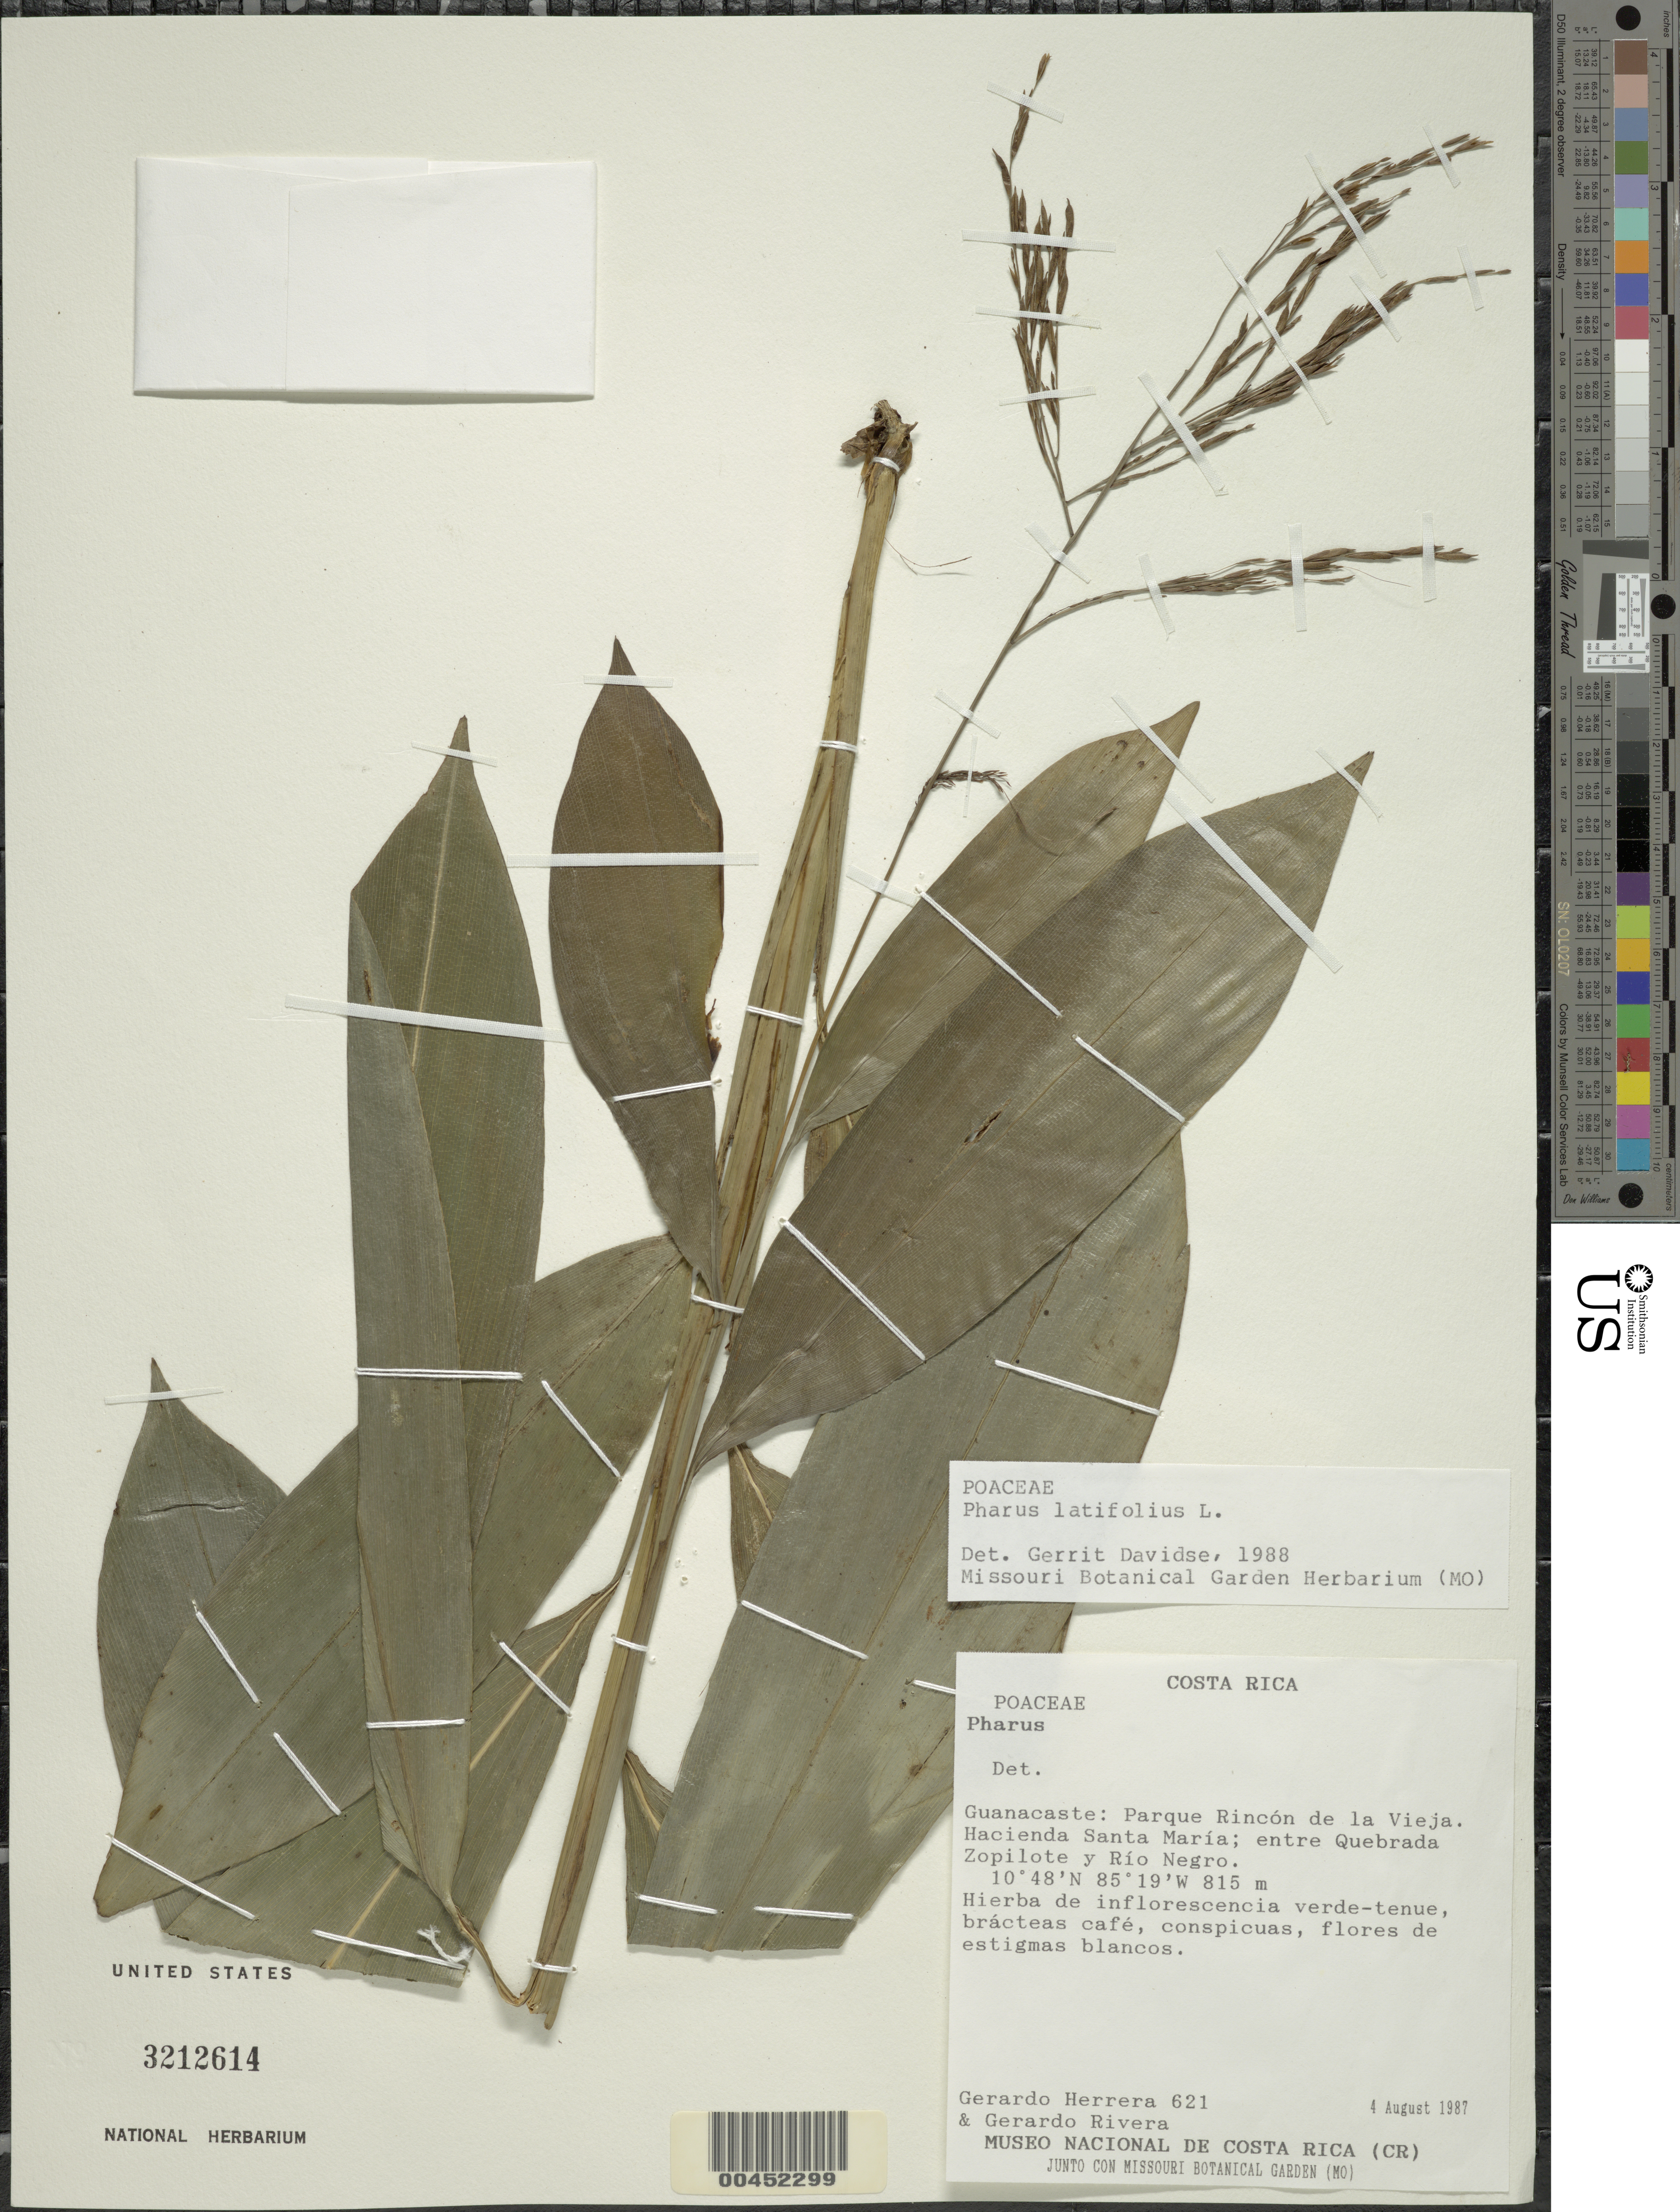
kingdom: Plantae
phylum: Tracheophyta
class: Liliopsida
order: Poales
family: Poaceae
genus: Pharus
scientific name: Pharus latifolius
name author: L.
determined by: Davidse, Gerrit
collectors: G. Herrera Ch. & G. Rivera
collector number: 621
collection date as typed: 04 Aug 1987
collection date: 1987-08-04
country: Costa Rica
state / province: Guanacaste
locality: Parque Rincon de La Vieja. Hacienda Santa Maria, entre Quebrada Zopilote y Rio Negro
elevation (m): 815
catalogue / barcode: US 3212614